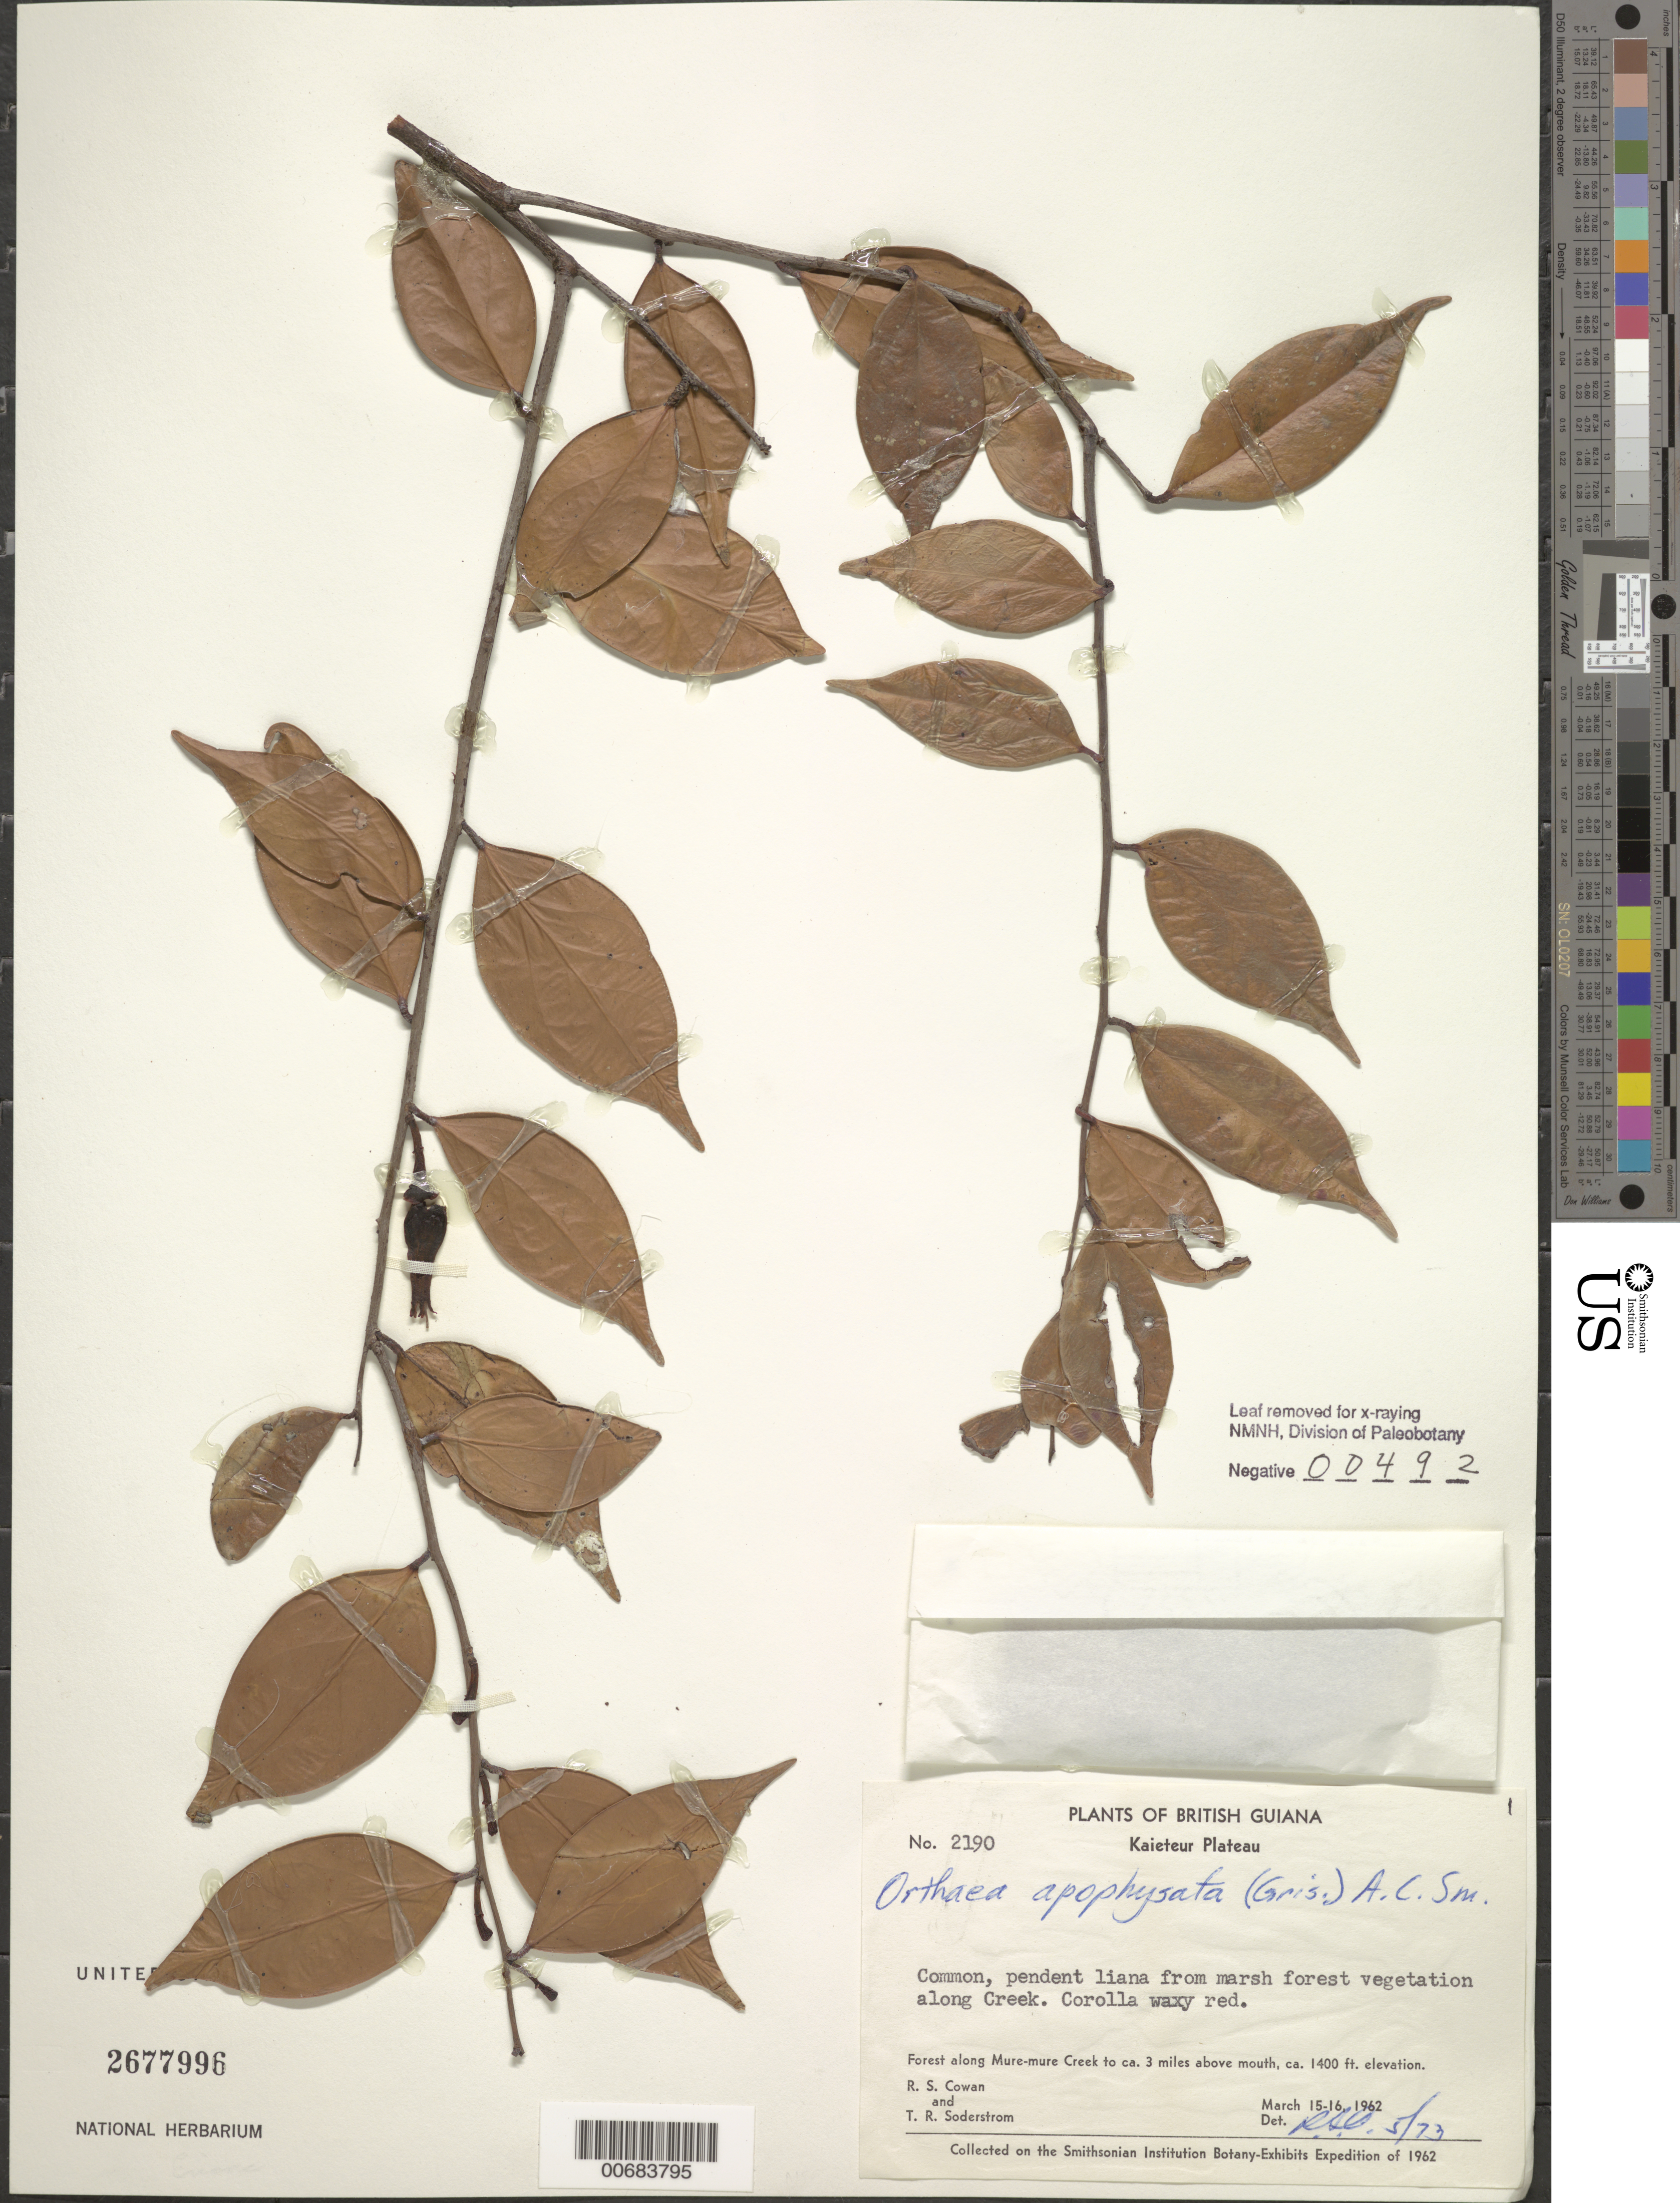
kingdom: Plantae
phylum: Tracheophyta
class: Magnoliopsida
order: Ericales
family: Ericaceae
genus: Orthaea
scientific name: Orthaea apophysata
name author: (Griseb.) A.C. Sm.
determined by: Cowan, R. S.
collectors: R. S. Cowan & T. R. Soderstrom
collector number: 2190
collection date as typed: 15-Mar-62 to 16-Mar-62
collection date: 1962-03-15/1962-03-16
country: Guyana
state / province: Potaro-Siparuni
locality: Kaieteur Plateau, Mure-mure Creek to ca. 3 mi. above mouth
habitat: Marsh forest vegetation along creek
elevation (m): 427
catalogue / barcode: US 2677996